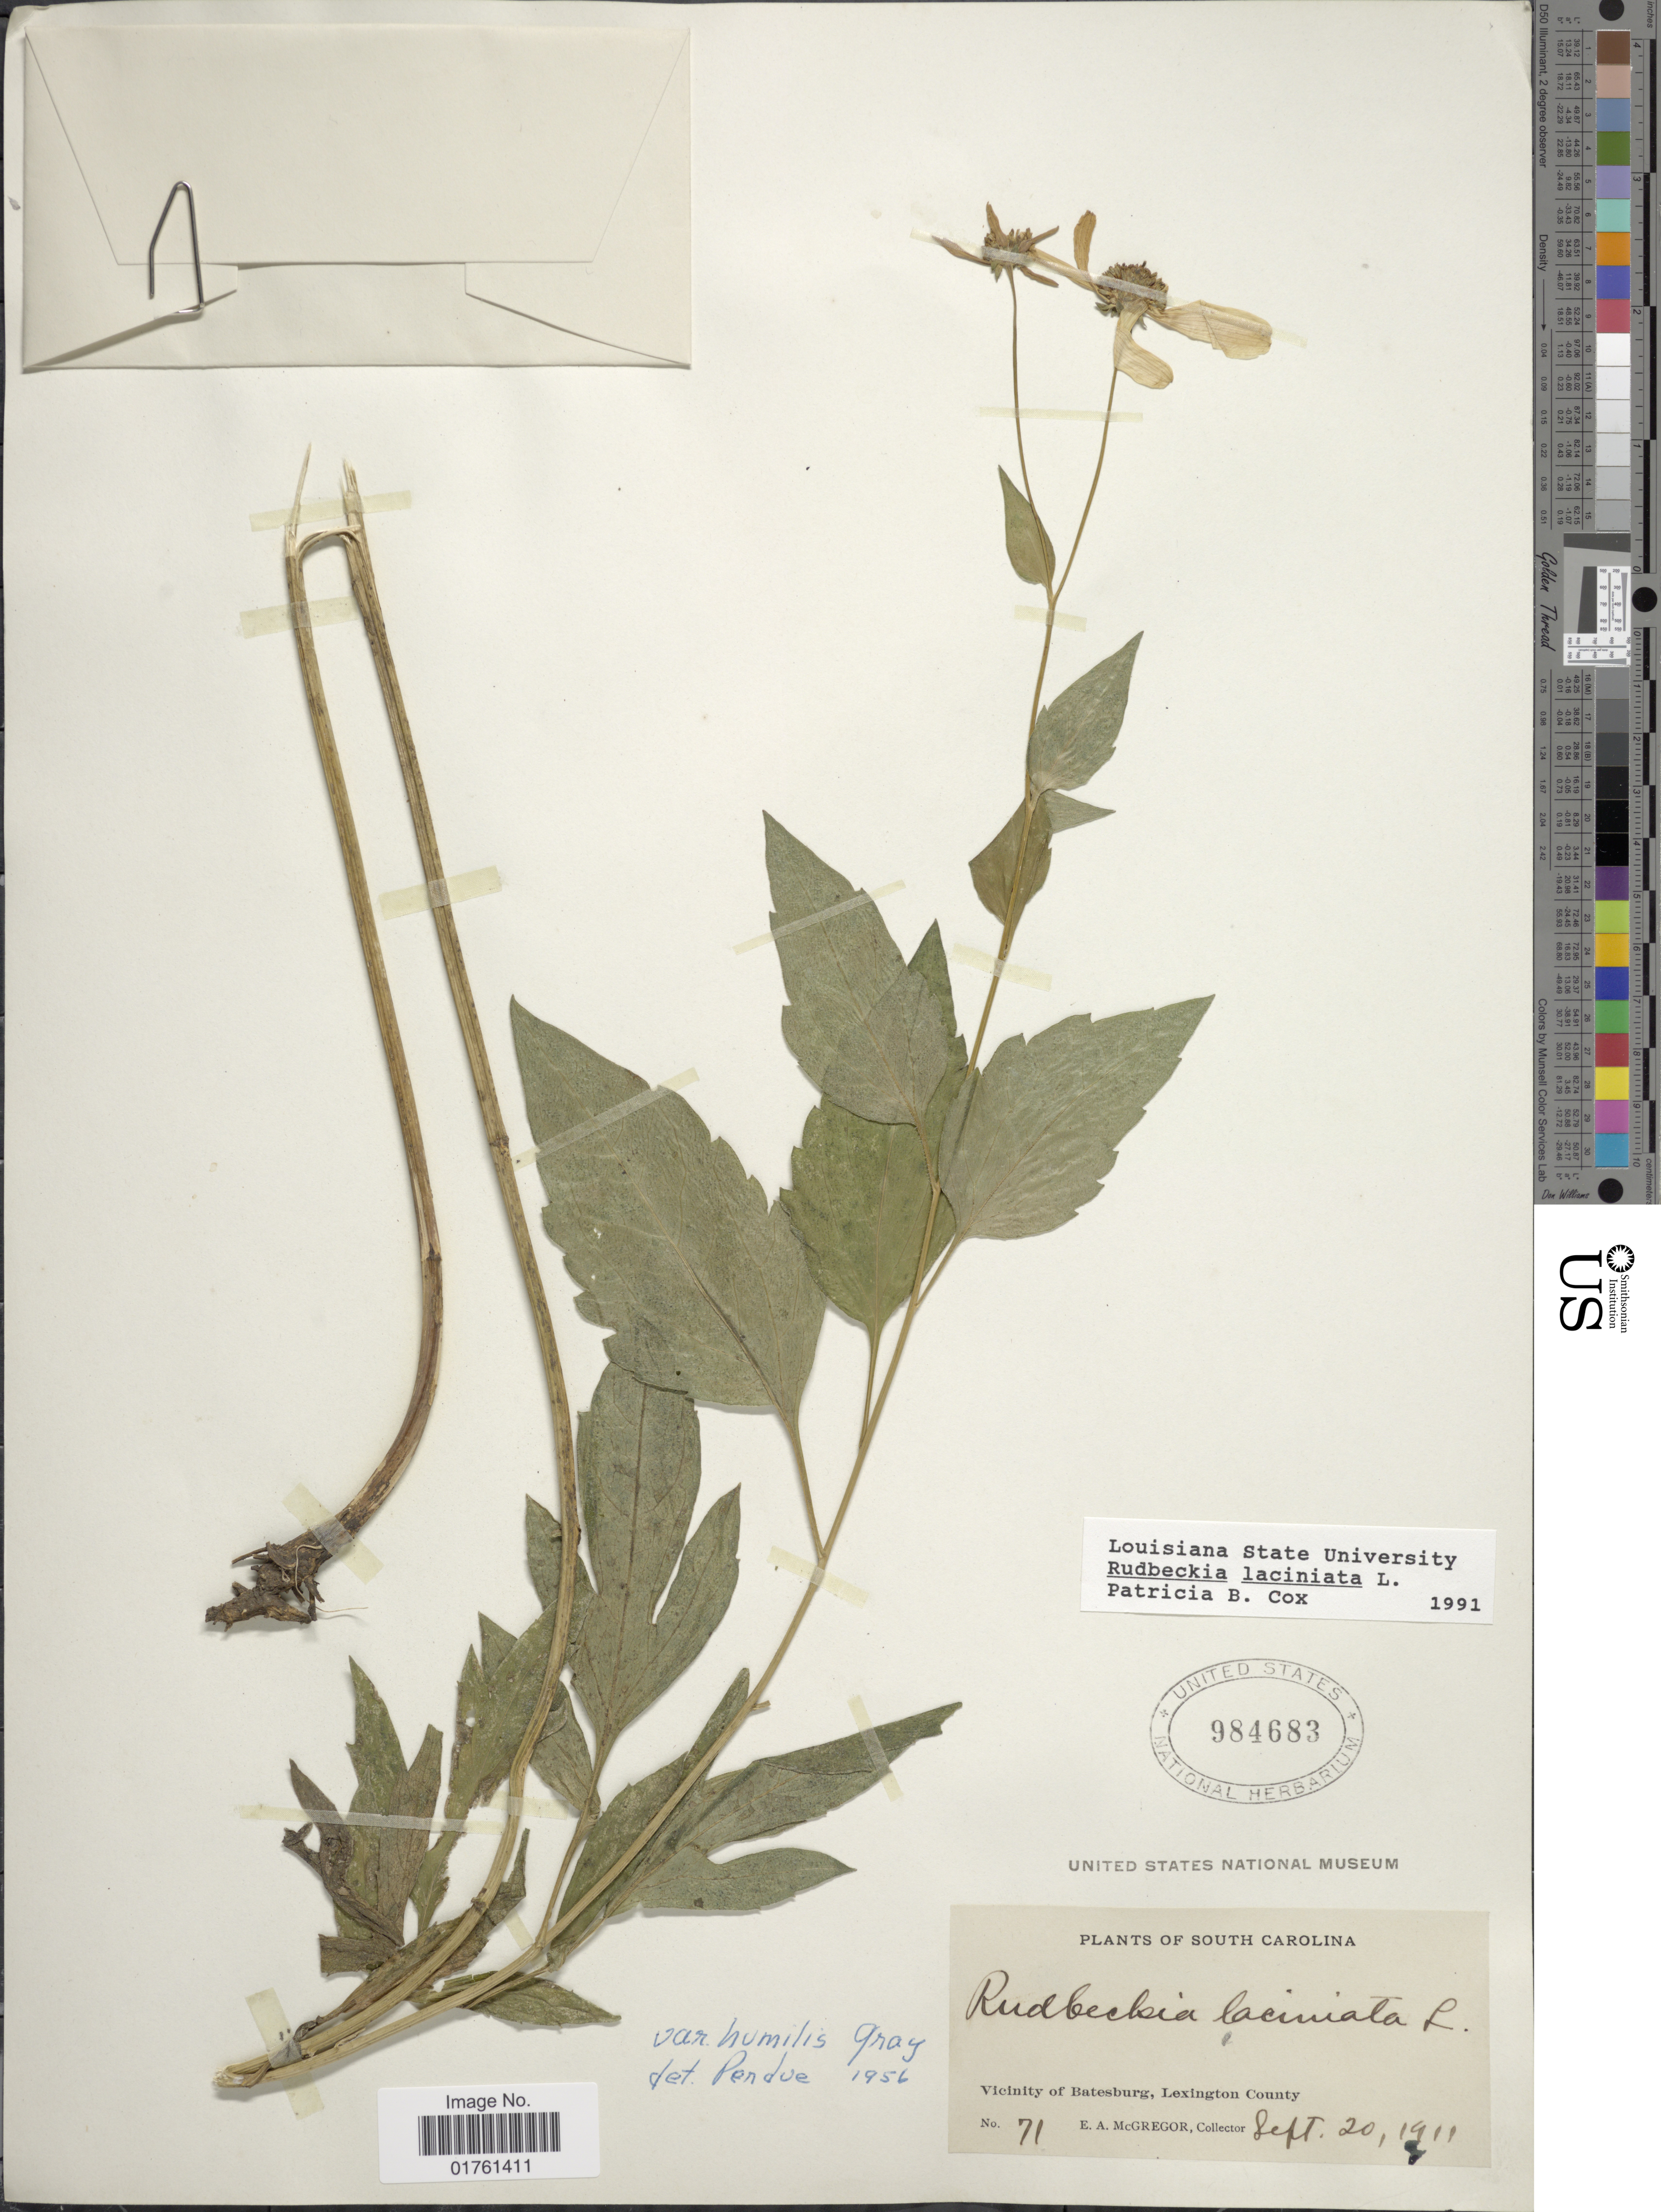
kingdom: Plantae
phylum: Tracheophyta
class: Magnoliopsida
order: Asterales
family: Asteraceae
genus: Rudbeckia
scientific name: Rudbeckia laciniata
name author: L.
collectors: E. A. McGregor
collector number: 71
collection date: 1911-09-20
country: United States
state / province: South Carolina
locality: Vicinity of Batesburg, Lexington County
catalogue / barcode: US 984683